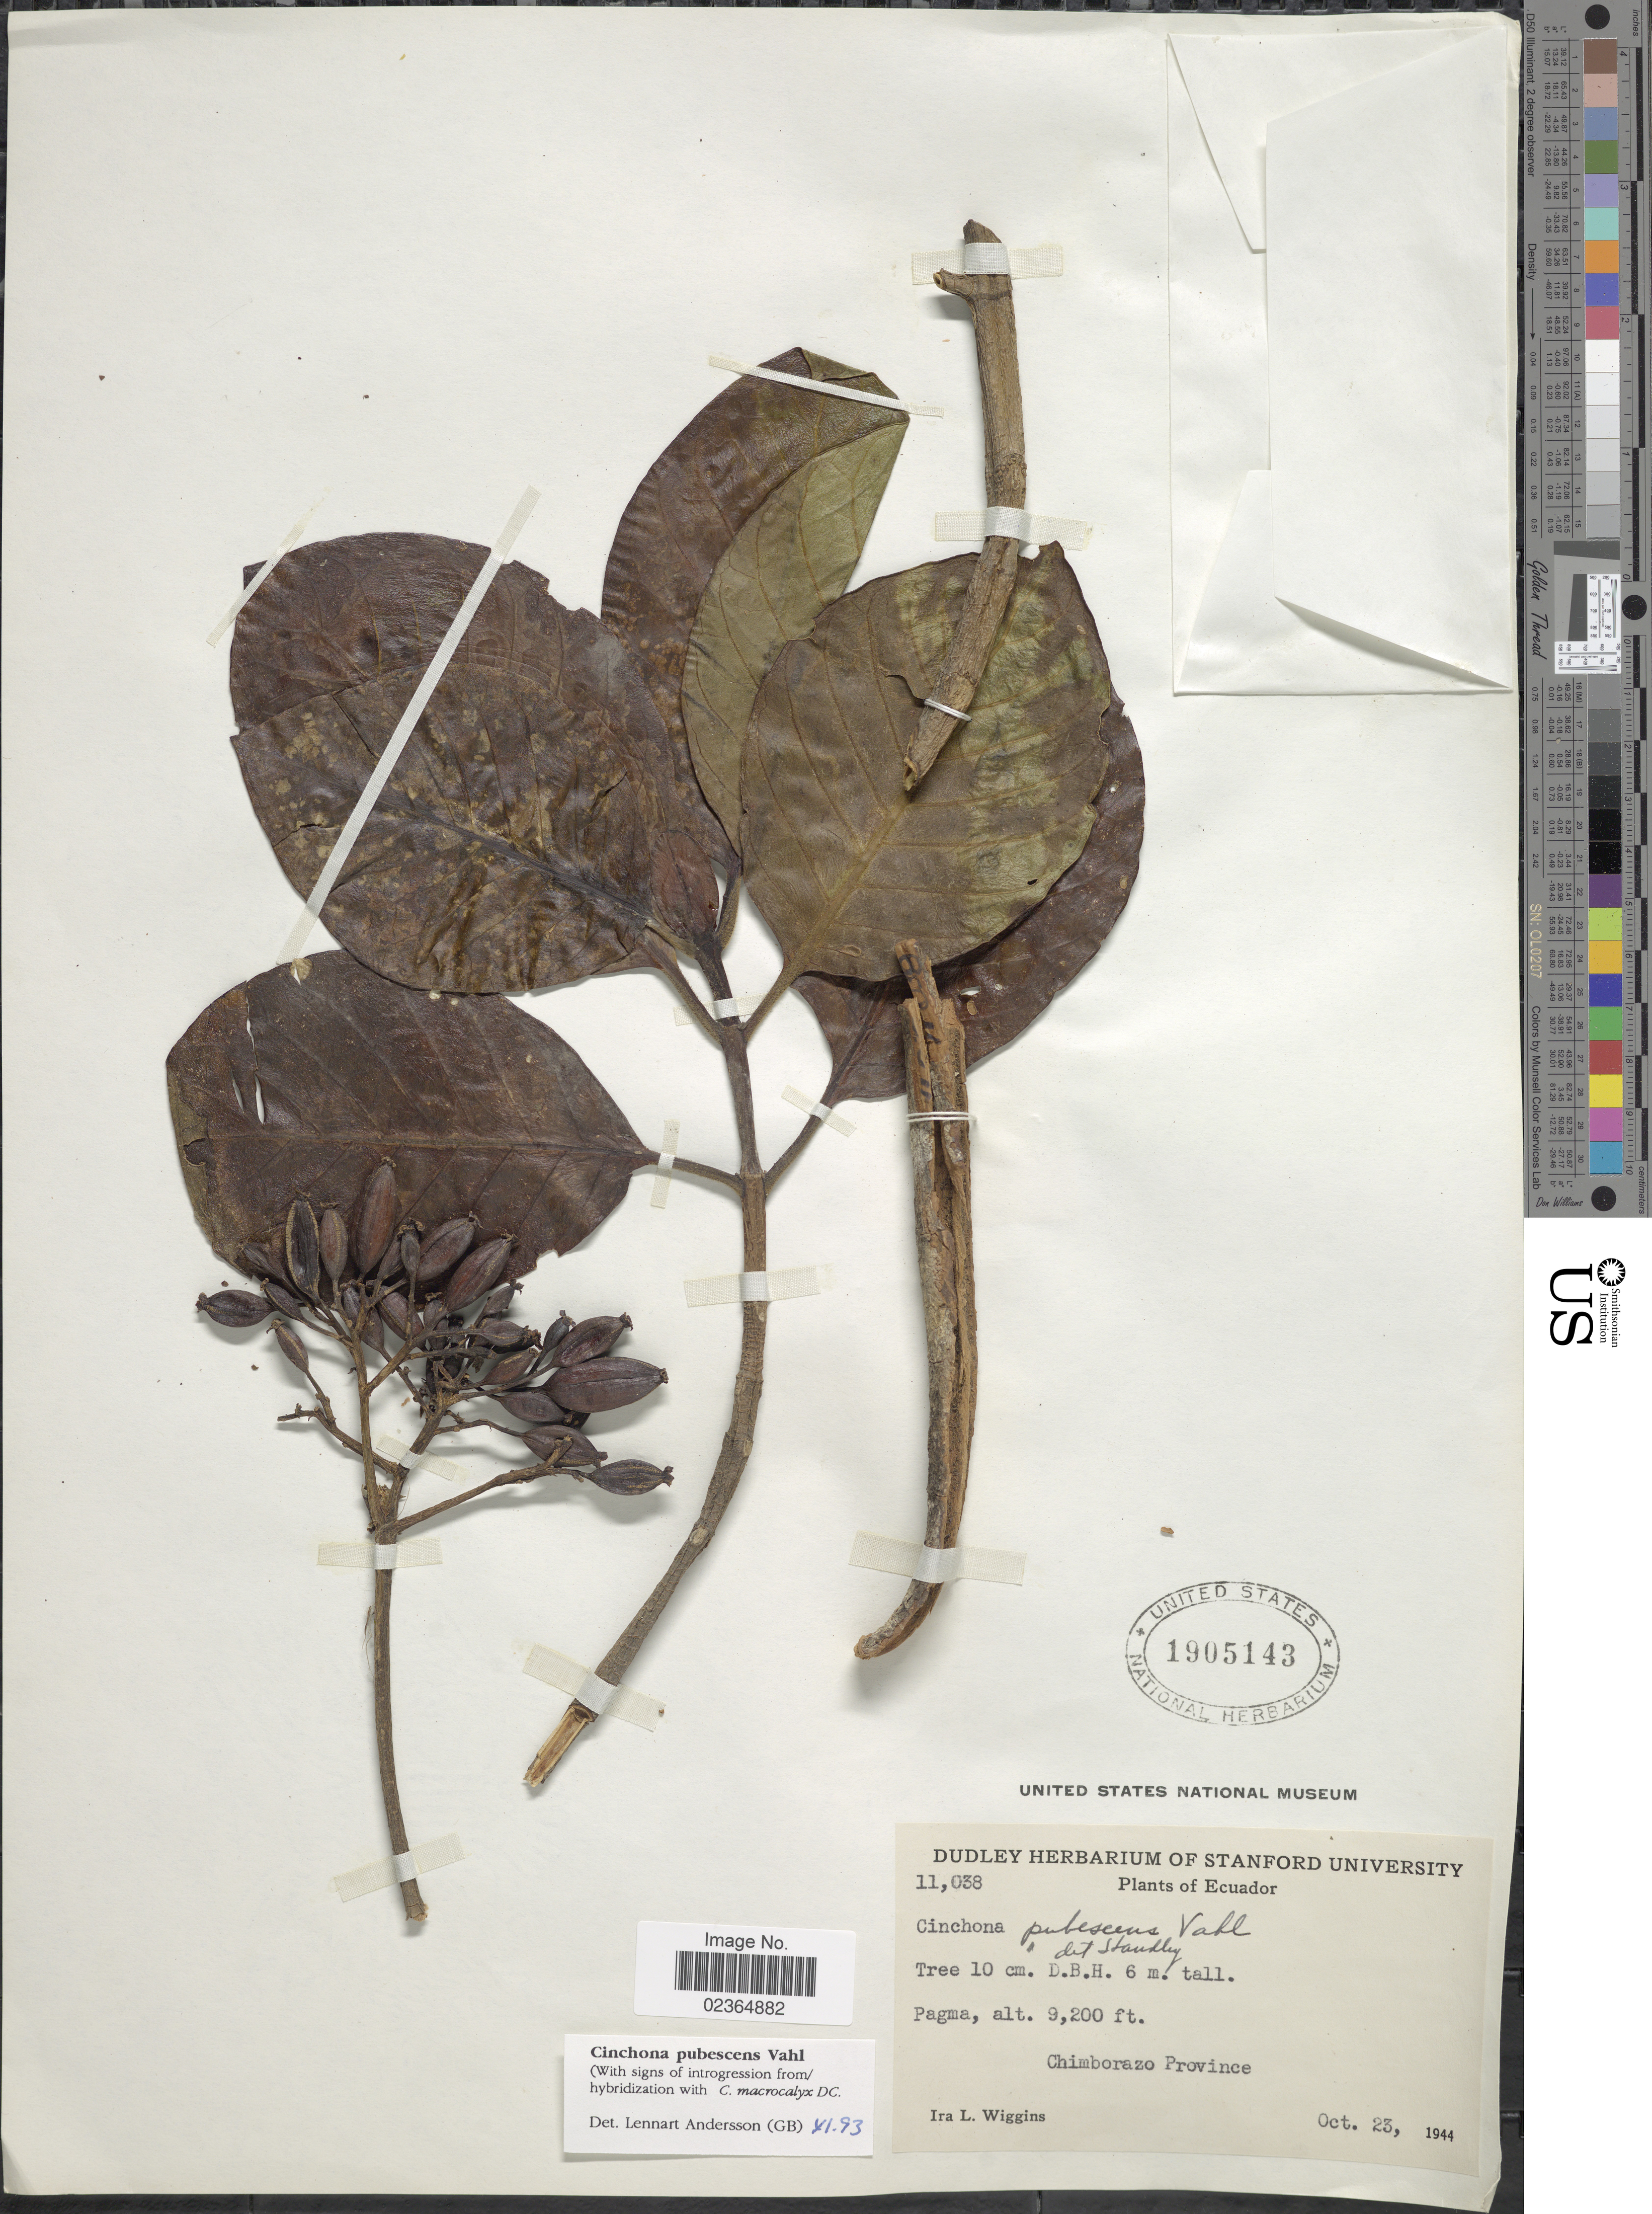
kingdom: Plantae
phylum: Tracheophyta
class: Magnoliopsida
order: Gentianales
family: Rubiaceae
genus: Cinchona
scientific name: Cinchona pubescens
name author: Vahl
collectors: I. L. Wiggins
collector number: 11038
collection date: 1944-10-23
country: Ecuador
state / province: Chimborazo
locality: Pagma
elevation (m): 2804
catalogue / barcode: US 1905143